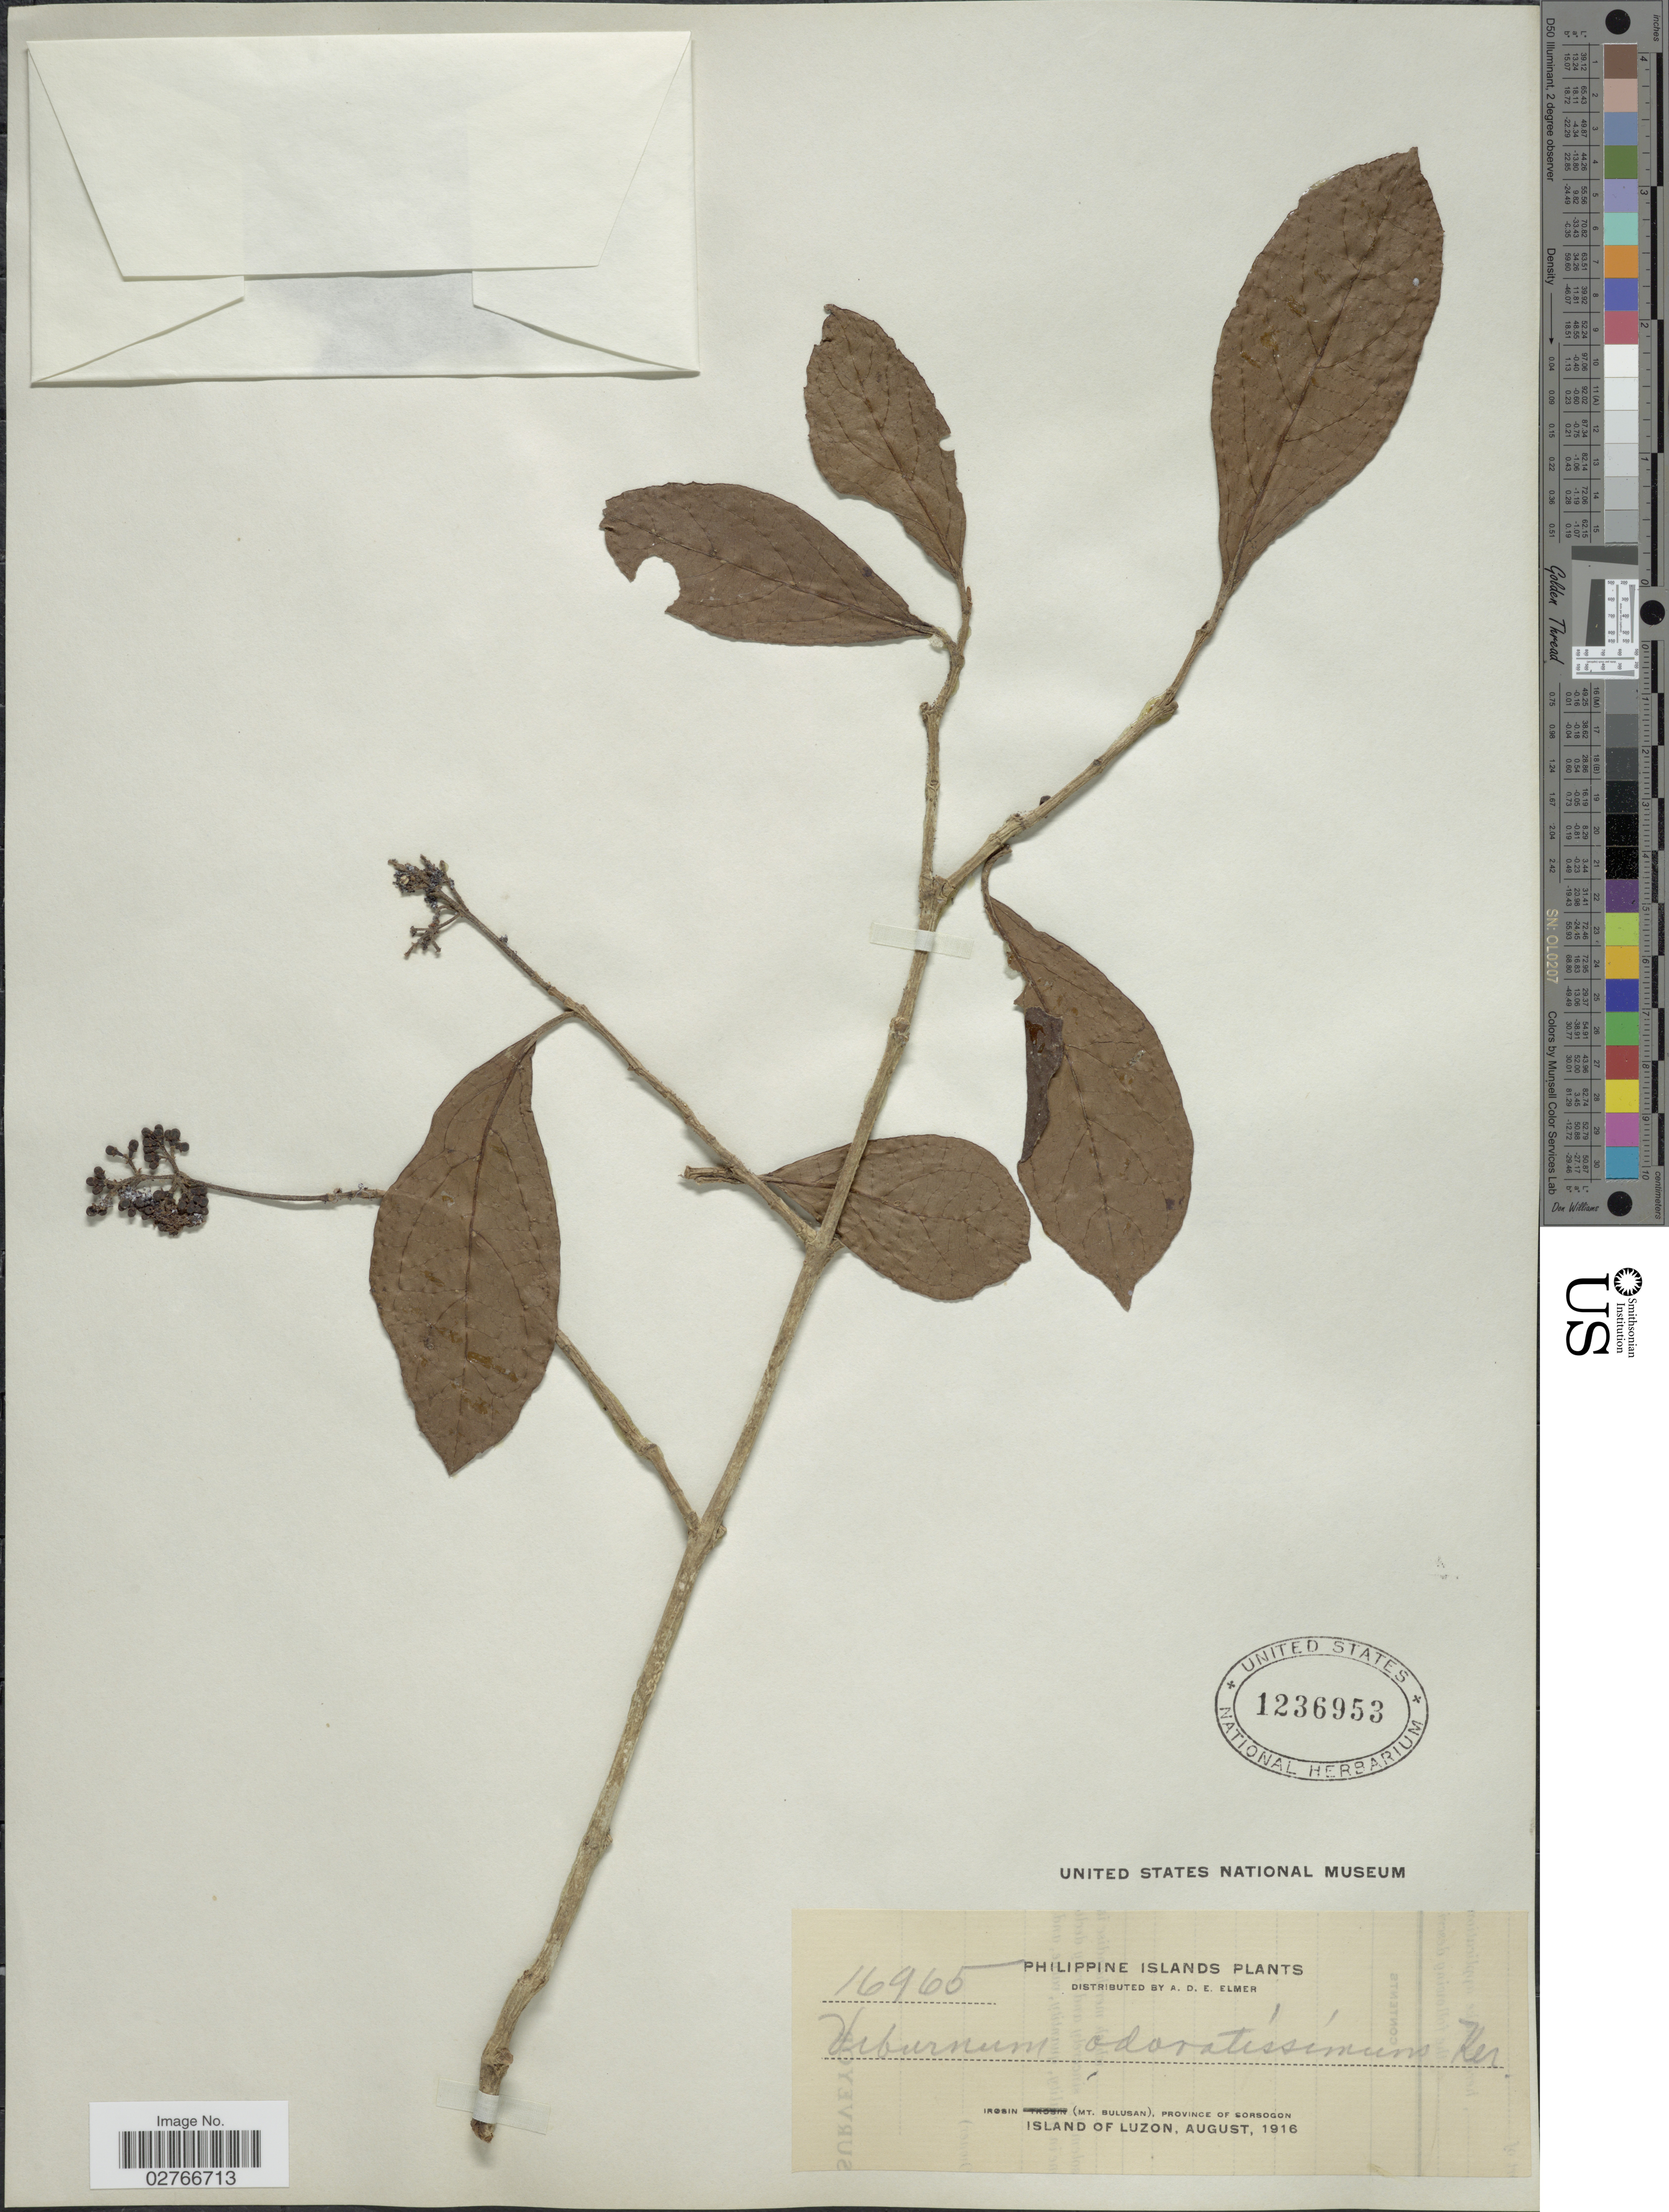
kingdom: Plantae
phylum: Tracheophyta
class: Magnoliopsida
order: Dipsacales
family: Viburnaceae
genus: Viburnum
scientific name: Viburnum odoratissimum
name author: Ker Gawl.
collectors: A. D. E. Elmer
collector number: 16905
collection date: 1916-08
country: Philippines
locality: Irosin (Mt. Bulusan), Province of Sorsogon. Island of Luzon.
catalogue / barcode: US 1236953